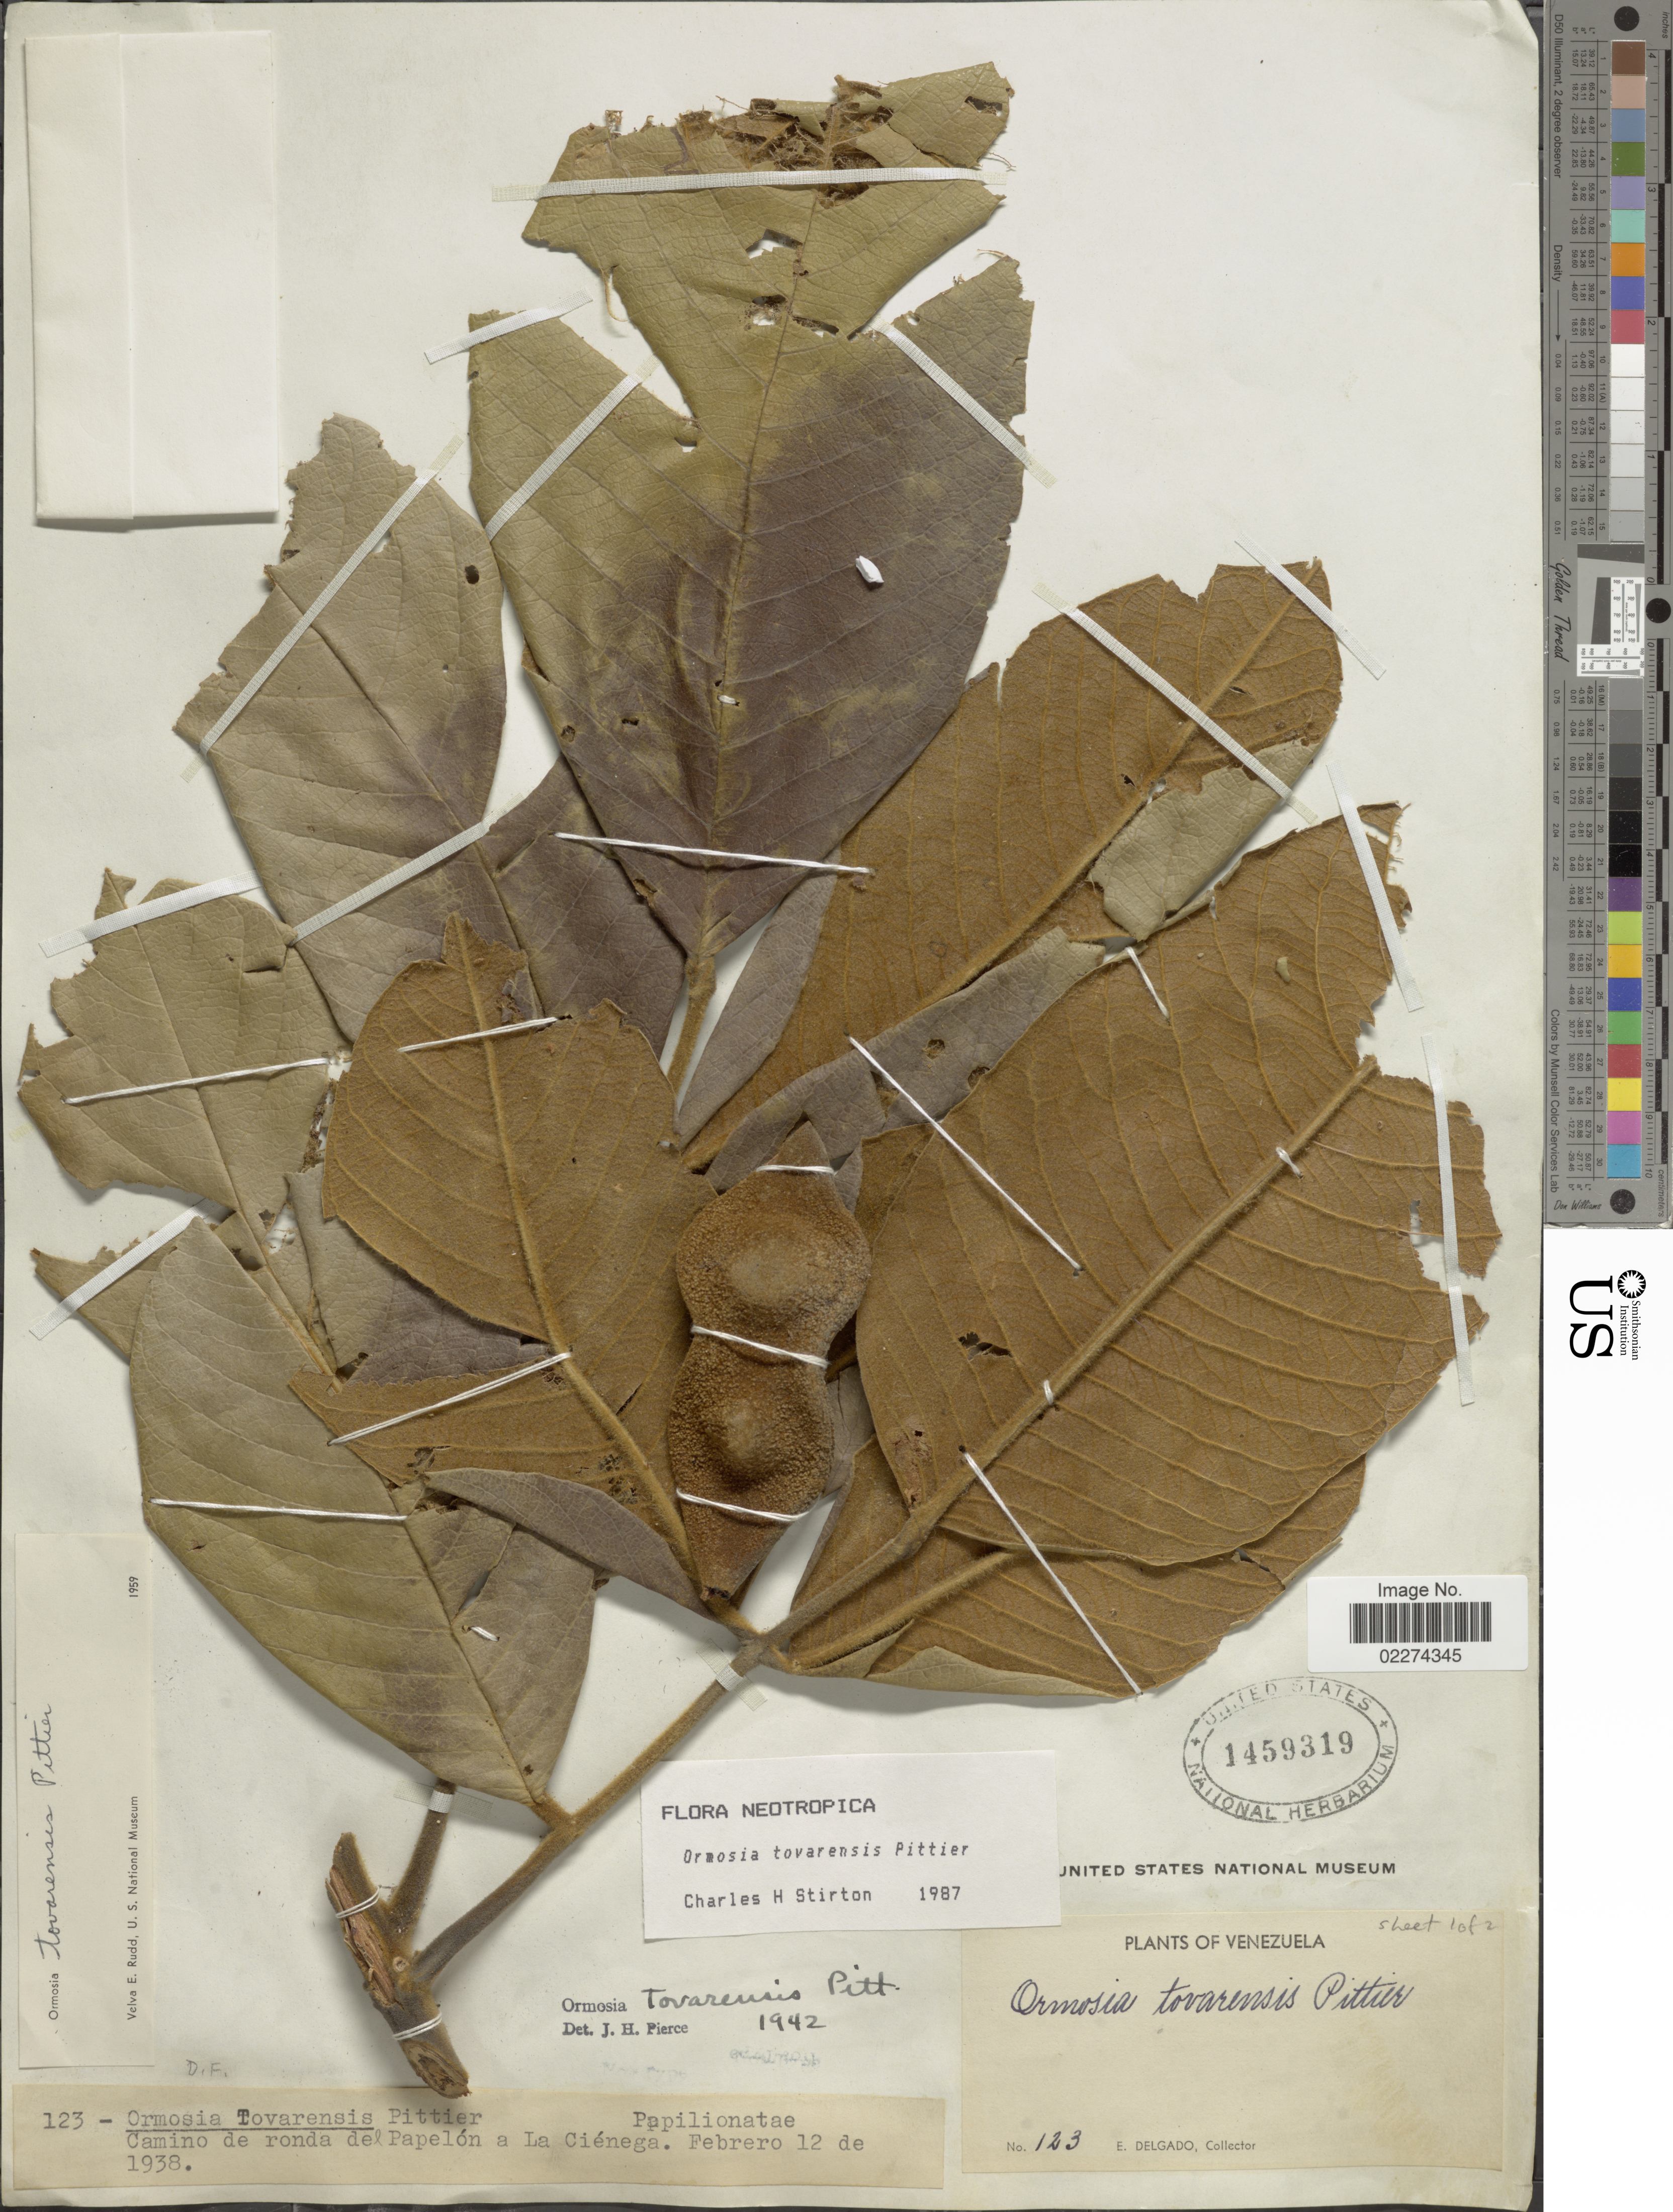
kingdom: Plantae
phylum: Tracheophyta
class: Magnoliopsida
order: Fabales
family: Fabaceae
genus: Ormosia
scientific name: Ormosia tovarensis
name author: Pittier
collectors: E. Delgado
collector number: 123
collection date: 1938-02-12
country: Venezuela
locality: Camino de ronda de Papelon a la Cienega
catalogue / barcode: US 1459319